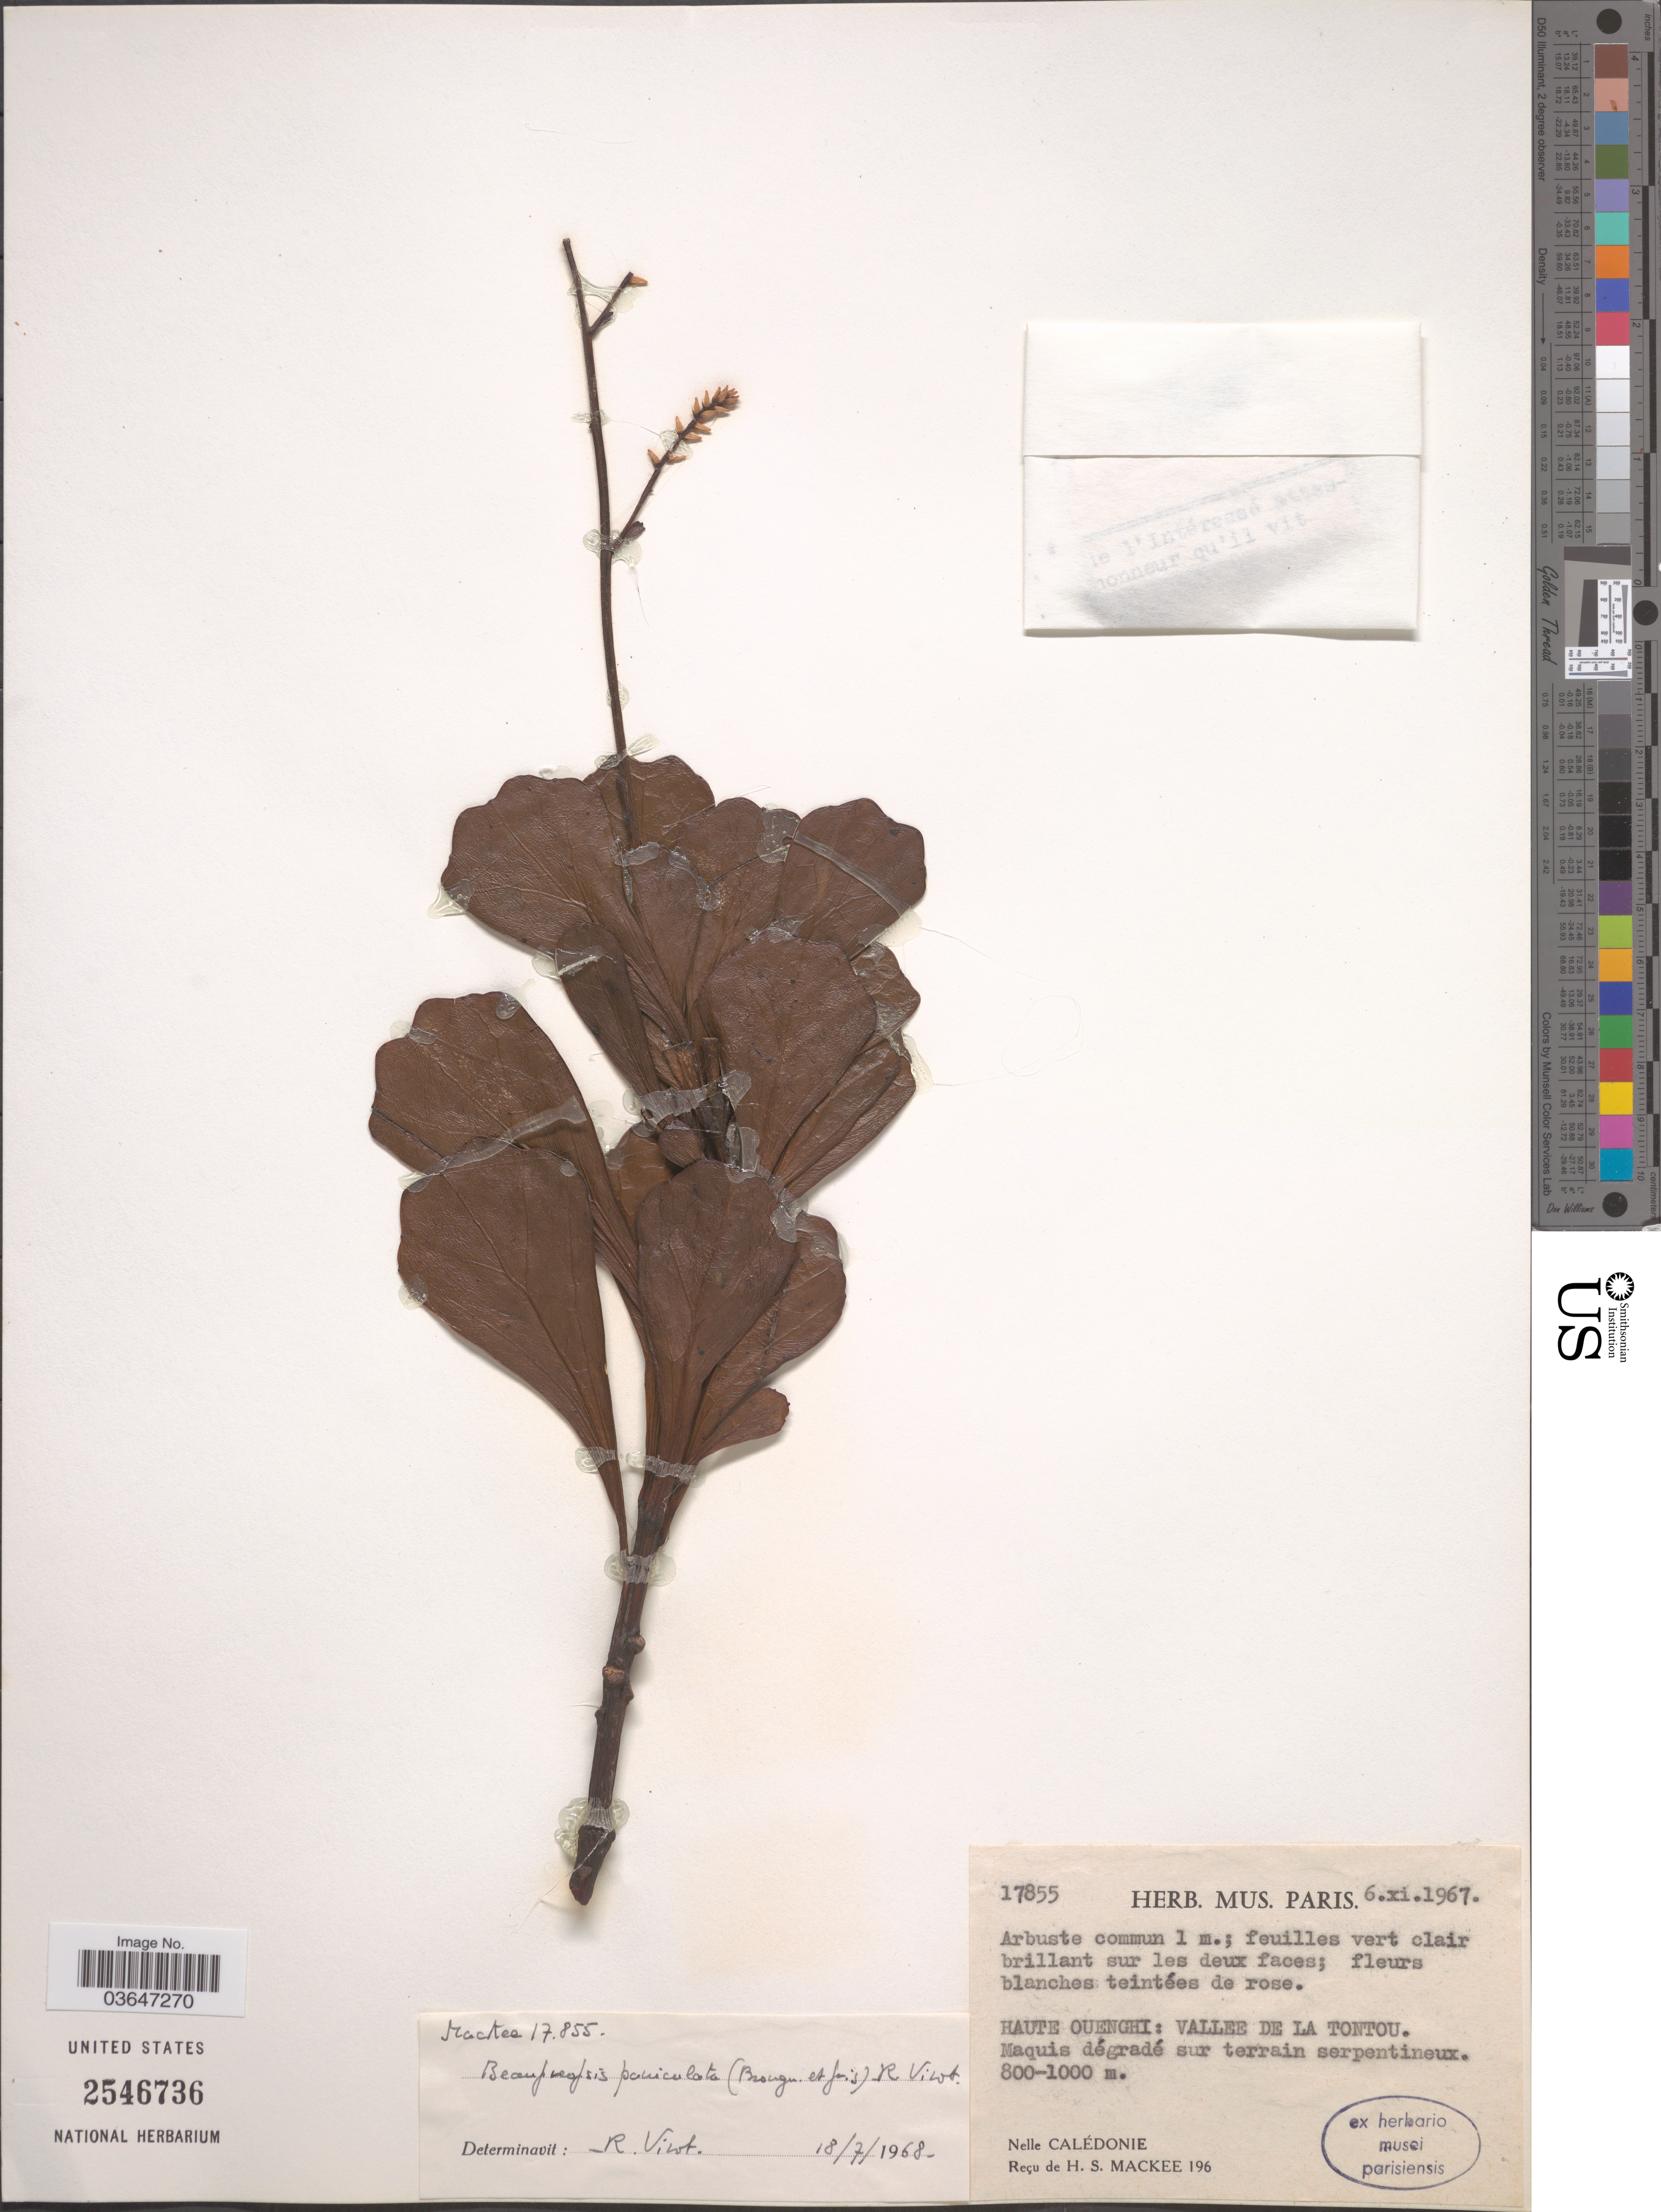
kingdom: Plantae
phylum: Tracheophyta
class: Magnoliopsida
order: Proteales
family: Proteaceae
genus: Beaupreopsis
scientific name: Beaupreopsis paniculata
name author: (Brongn. & Gris) R. Virot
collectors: H. Mackee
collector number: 17855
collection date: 1967-11-06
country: New Caledonia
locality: Haute Ouenghi: Vallee de La Tontou.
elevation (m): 800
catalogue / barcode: US 2546736